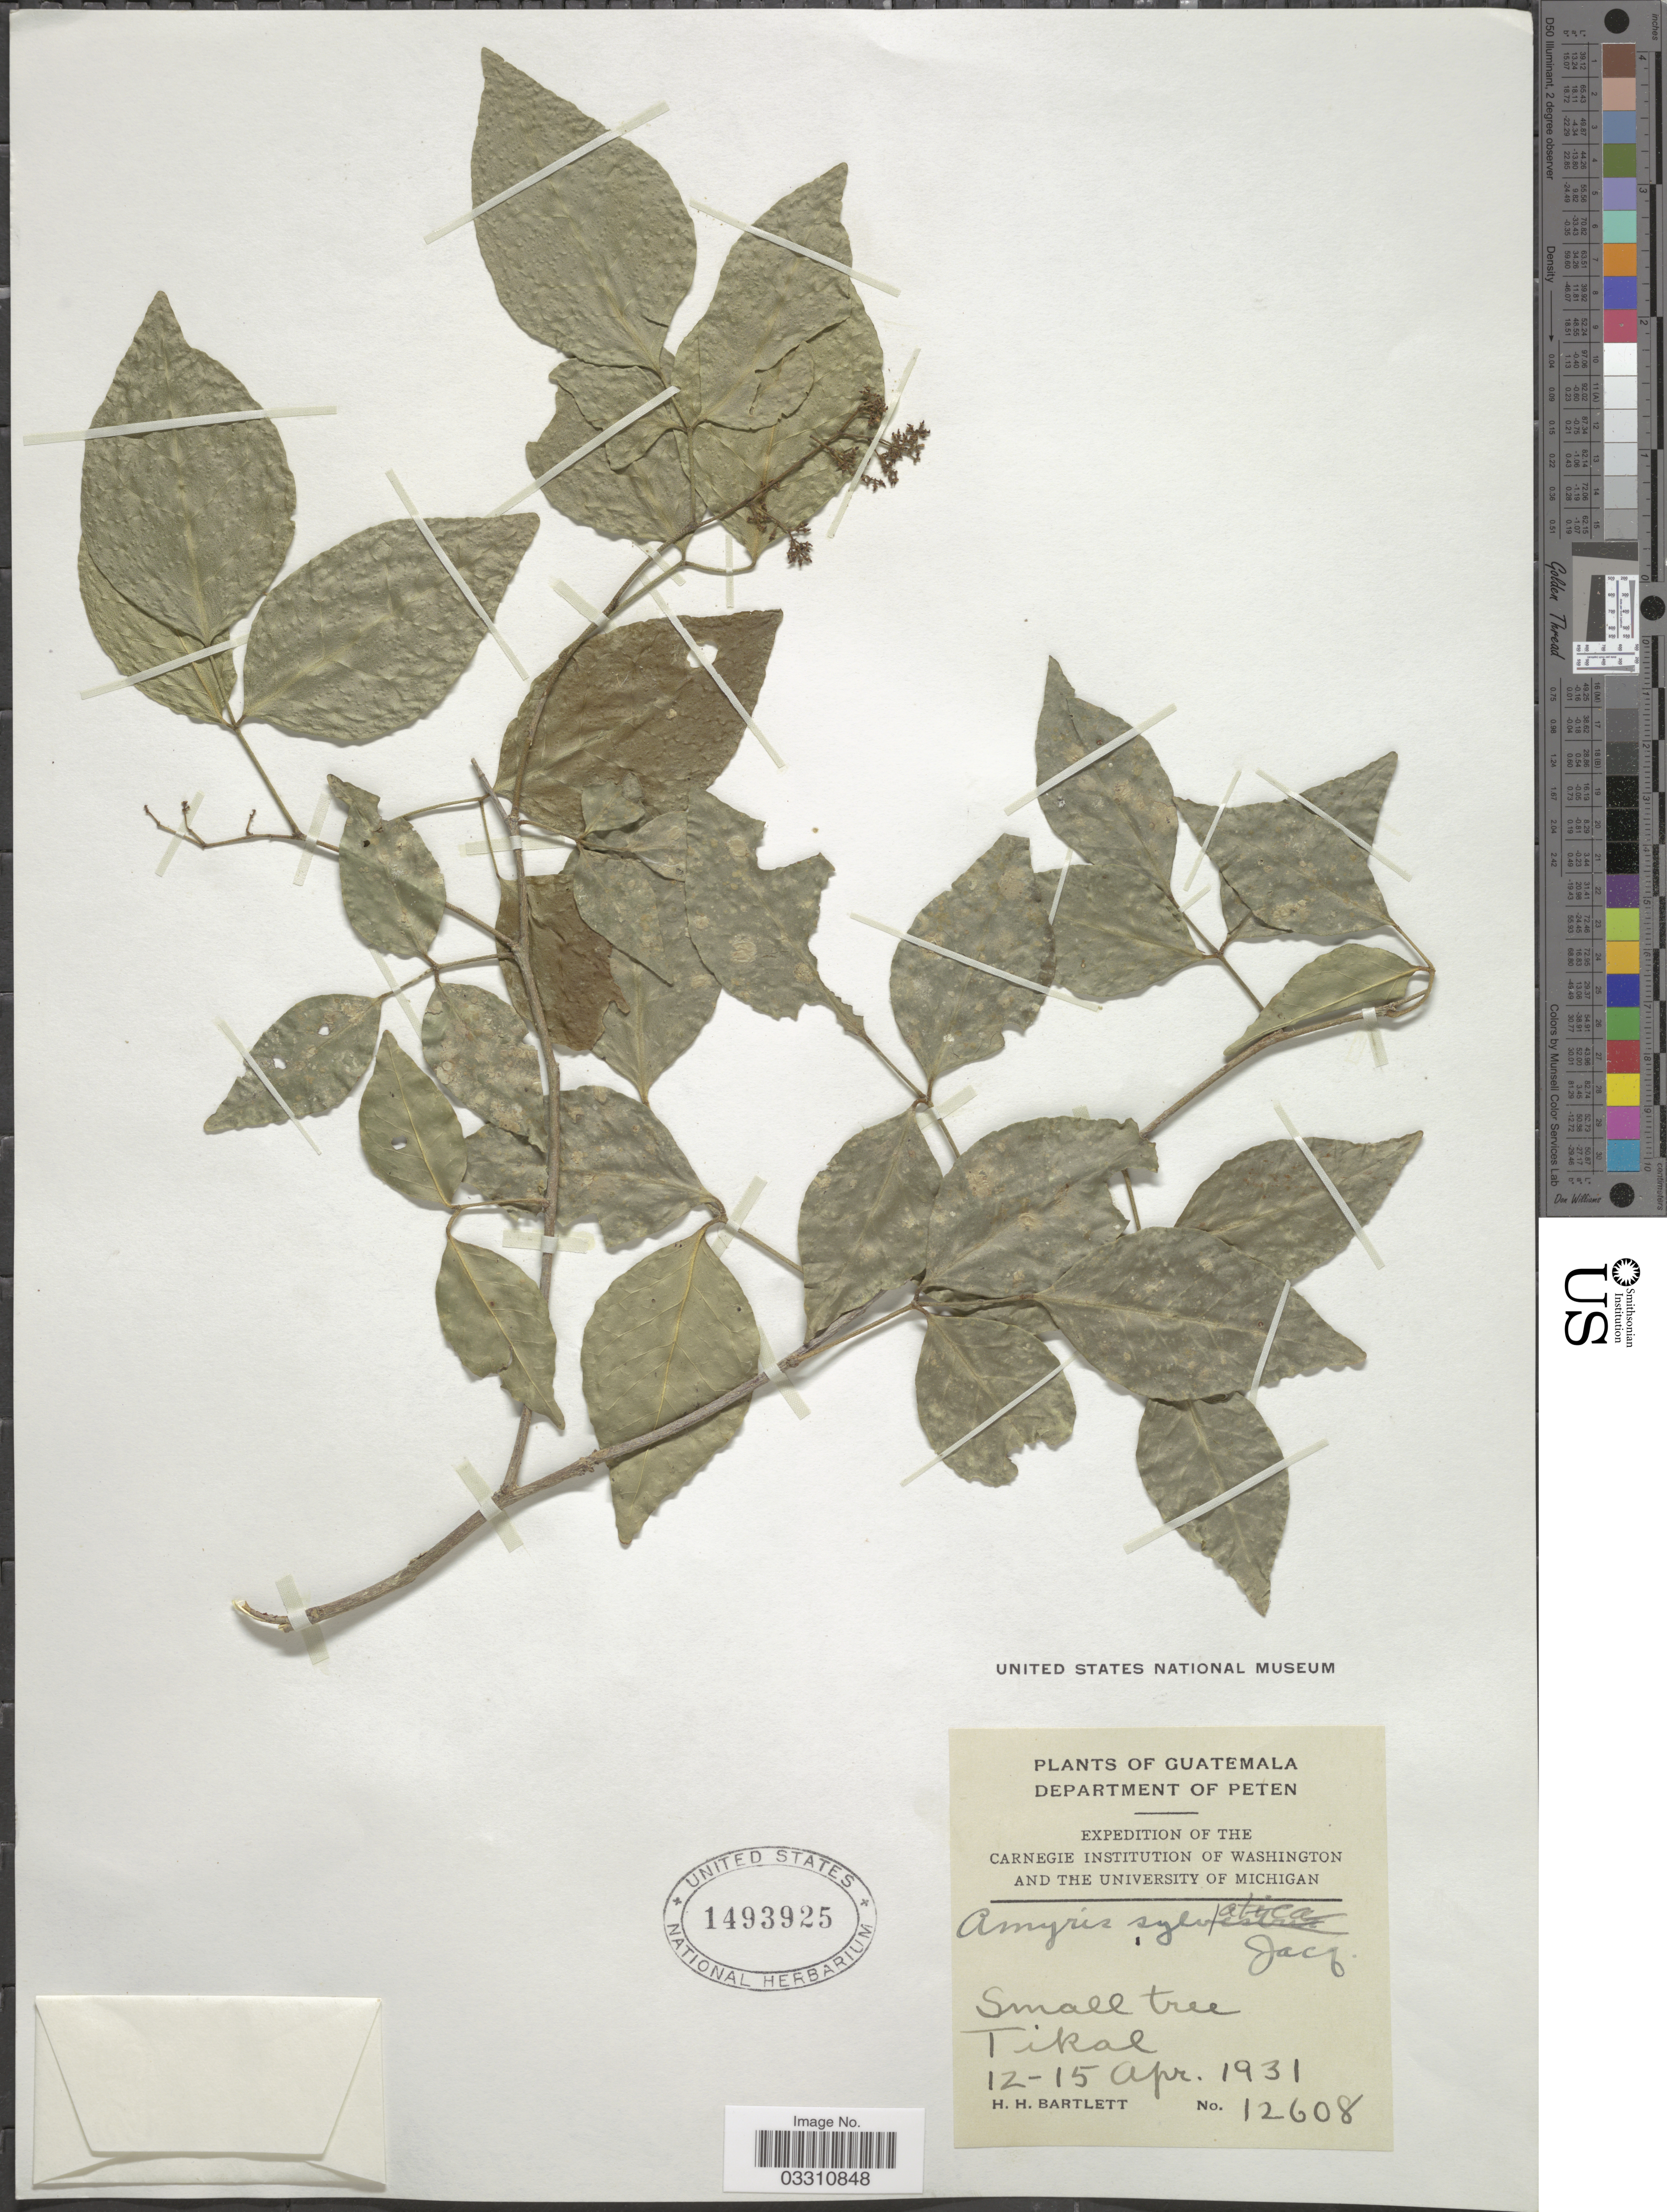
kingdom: Plantae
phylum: Tracheophyta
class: Magnoliopsida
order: Sapindales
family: Rutaceae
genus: Amyris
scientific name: Amyris elemifera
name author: L.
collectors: H. H. Bartlett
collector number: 12608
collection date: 1931-04-12/1931-04-15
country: Guatemala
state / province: El Petén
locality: Department of Peten, Tikal.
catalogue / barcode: US 1493925